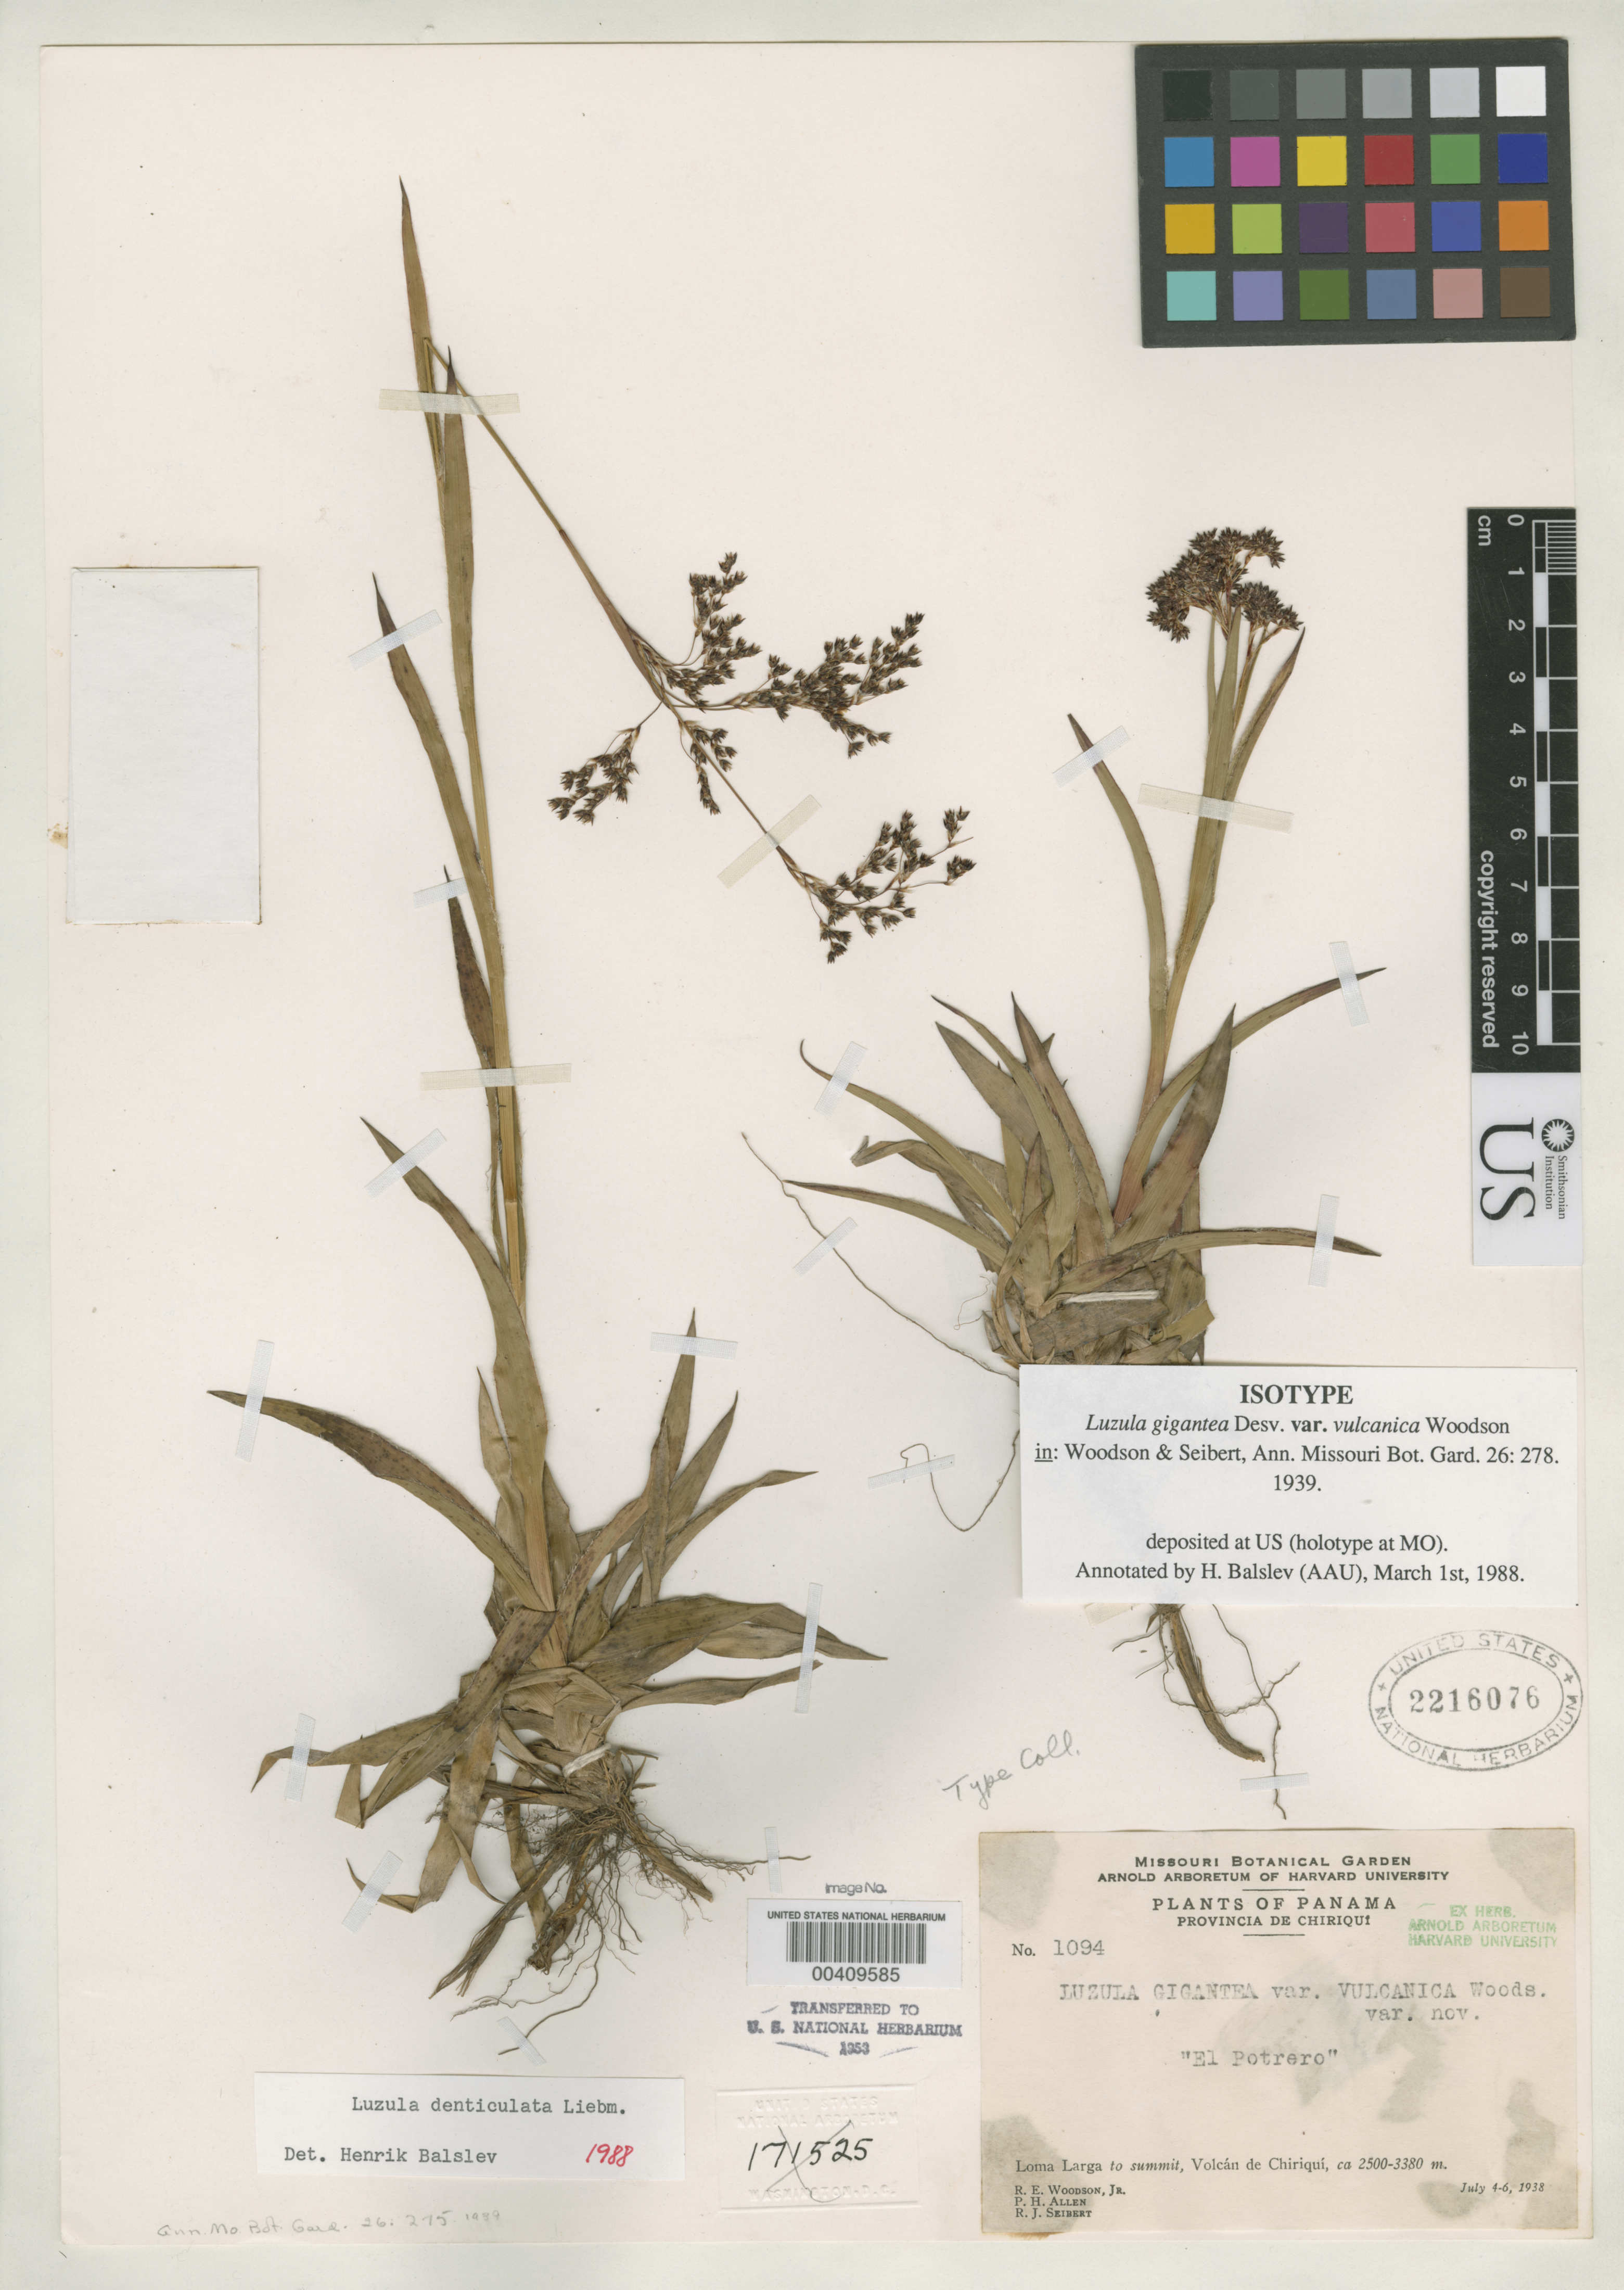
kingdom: Plantae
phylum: Tracheophyta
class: Liliopsida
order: Poales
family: Juncaceae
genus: Luzula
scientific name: Luzula gigantea var. vulcanica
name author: Woodson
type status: Isotype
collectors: R. E. Woodson, P. H. Allen & R. J. Seibert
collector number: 1094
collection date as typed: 04 Jul 1938 to 06 Jul 1938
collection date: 1938-07-04/1938-07-06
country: Panama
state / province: Chiriquí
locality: Loma Larga to summit, Volcan de Chiriqui, El Potrero.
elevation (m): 2500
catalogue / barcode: US 2216076